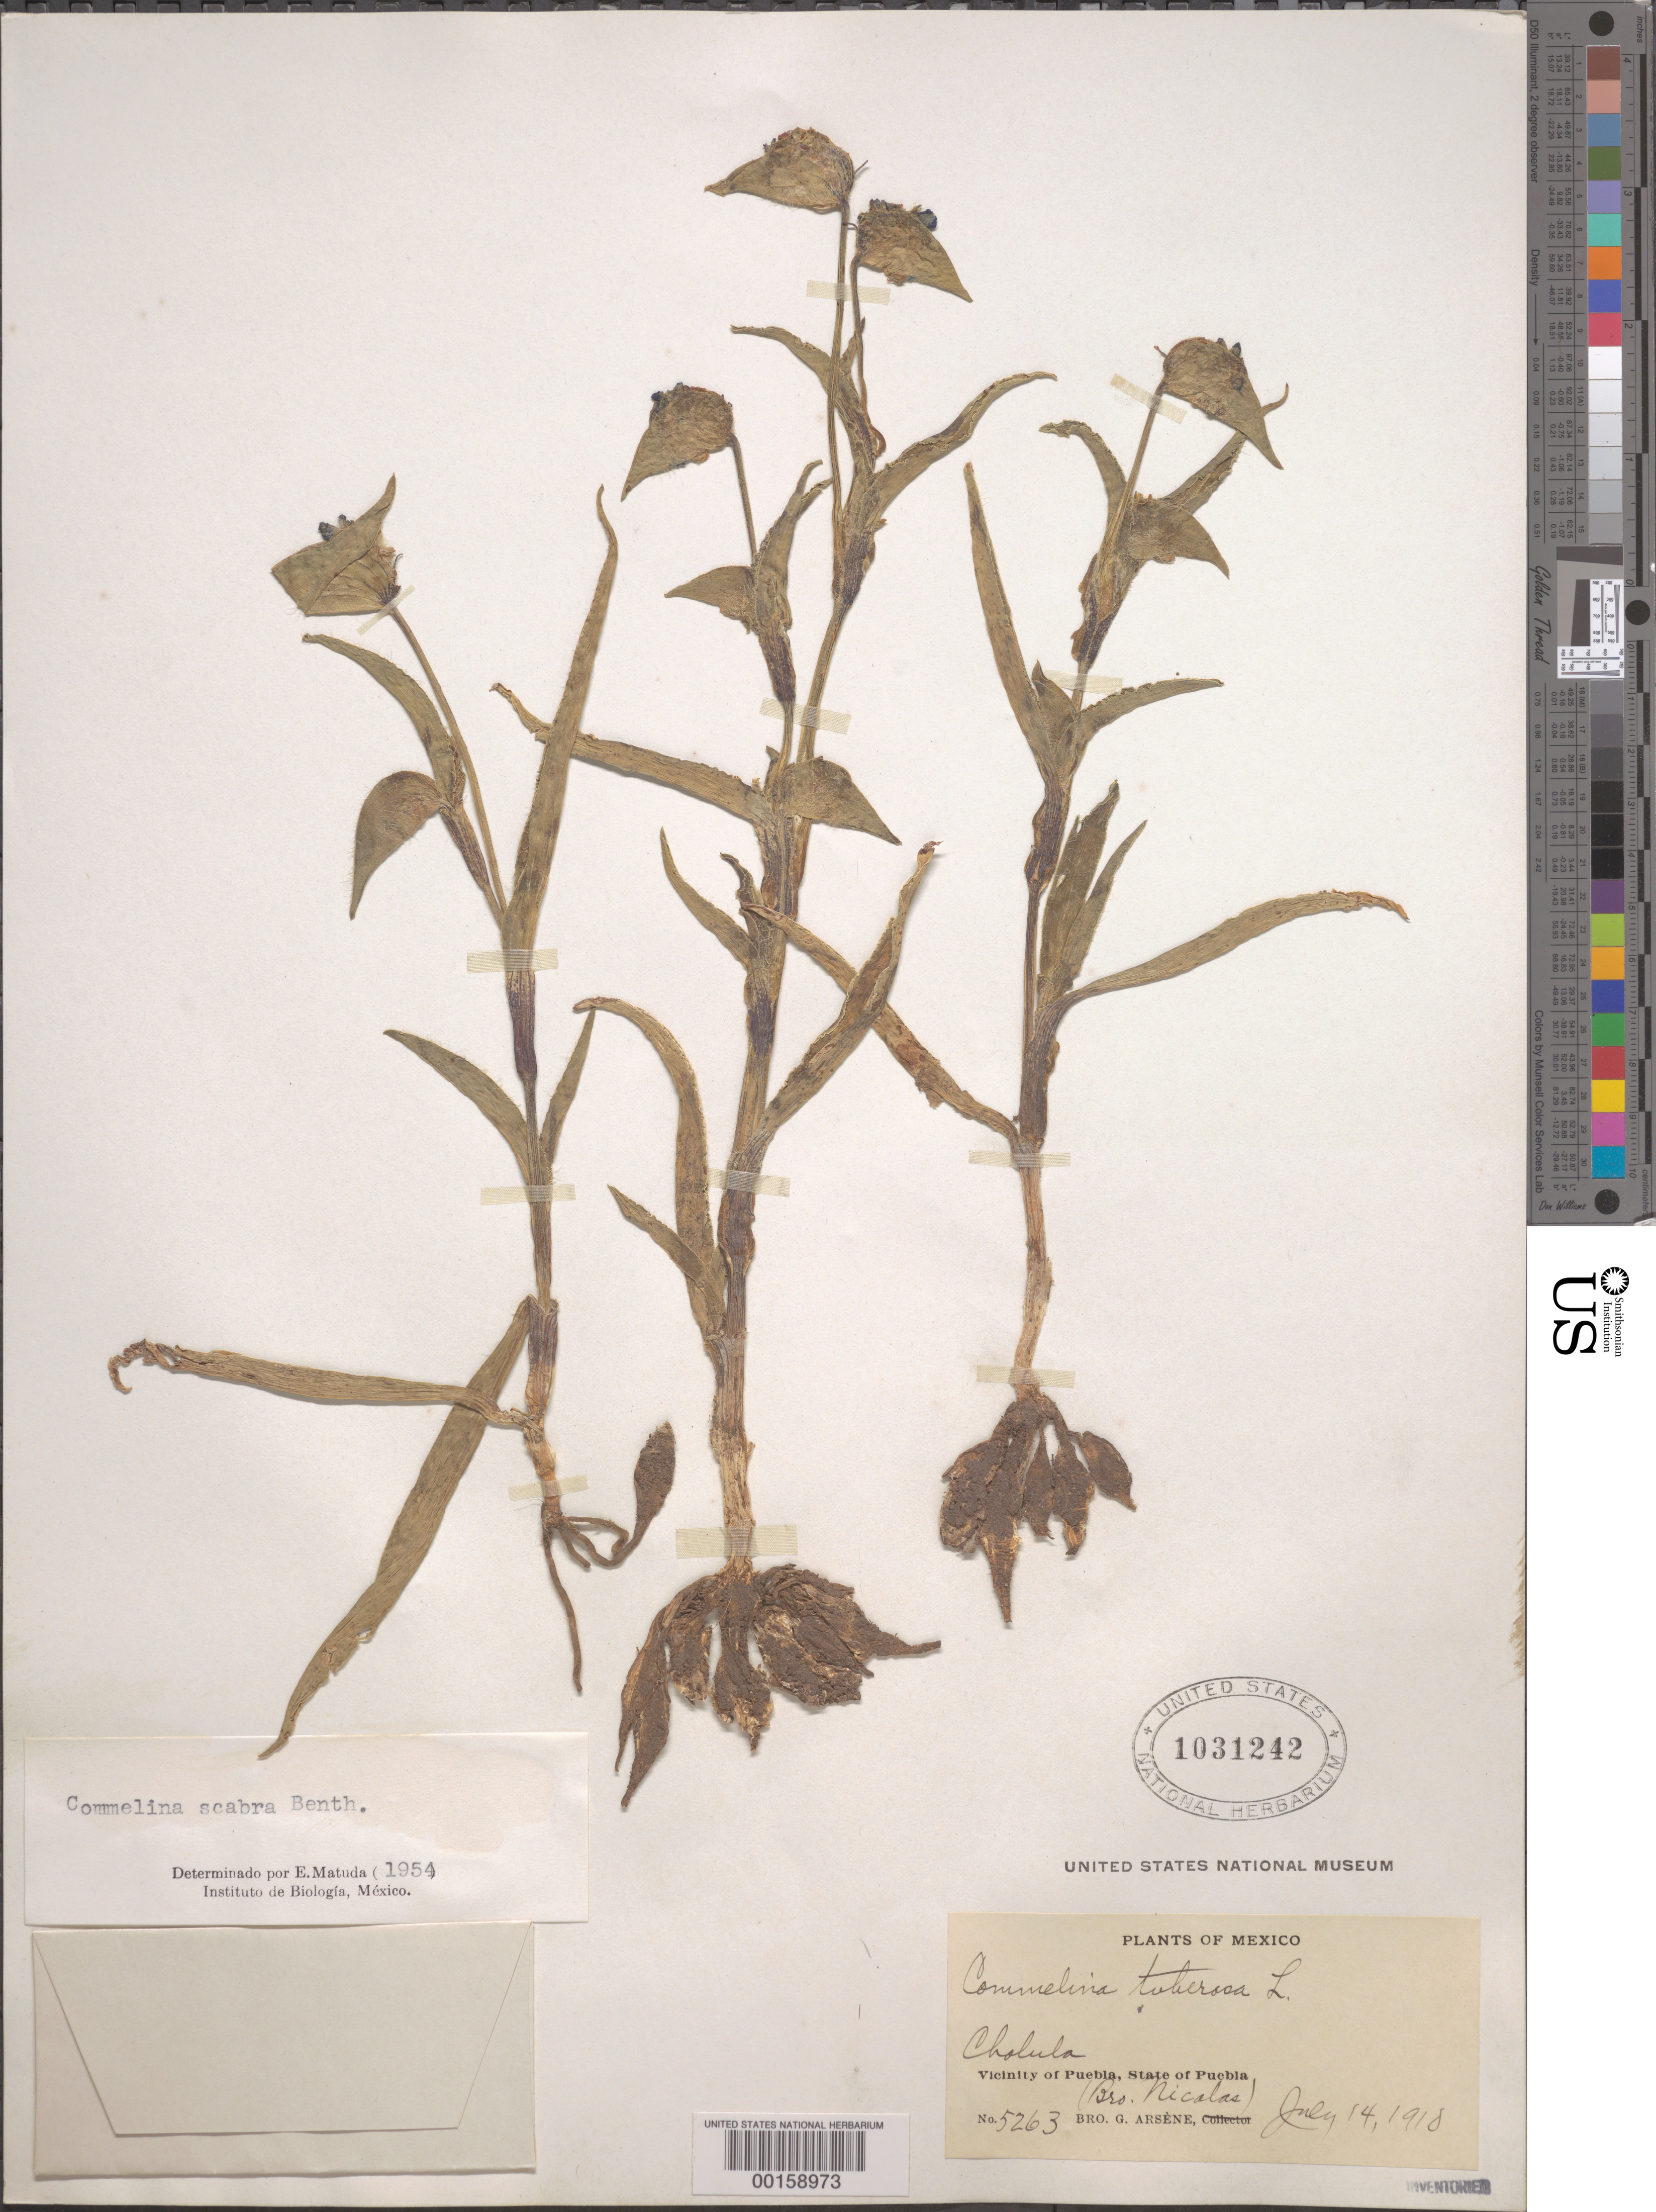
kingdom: Plantae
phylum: Tracheophyta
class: Liliopsida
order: Commelinales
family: Commelinaceae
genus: Commelina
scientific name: Commelina scabra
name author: Benth.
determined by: Matuda, E.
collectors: Bro. G. Arsène & Bro. Nicolas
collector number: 5263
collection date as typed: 14 Jul 1910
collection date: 1910-07-14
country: Mexico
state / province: Puebla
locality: Puebla; cholula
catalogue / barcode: US 1031242